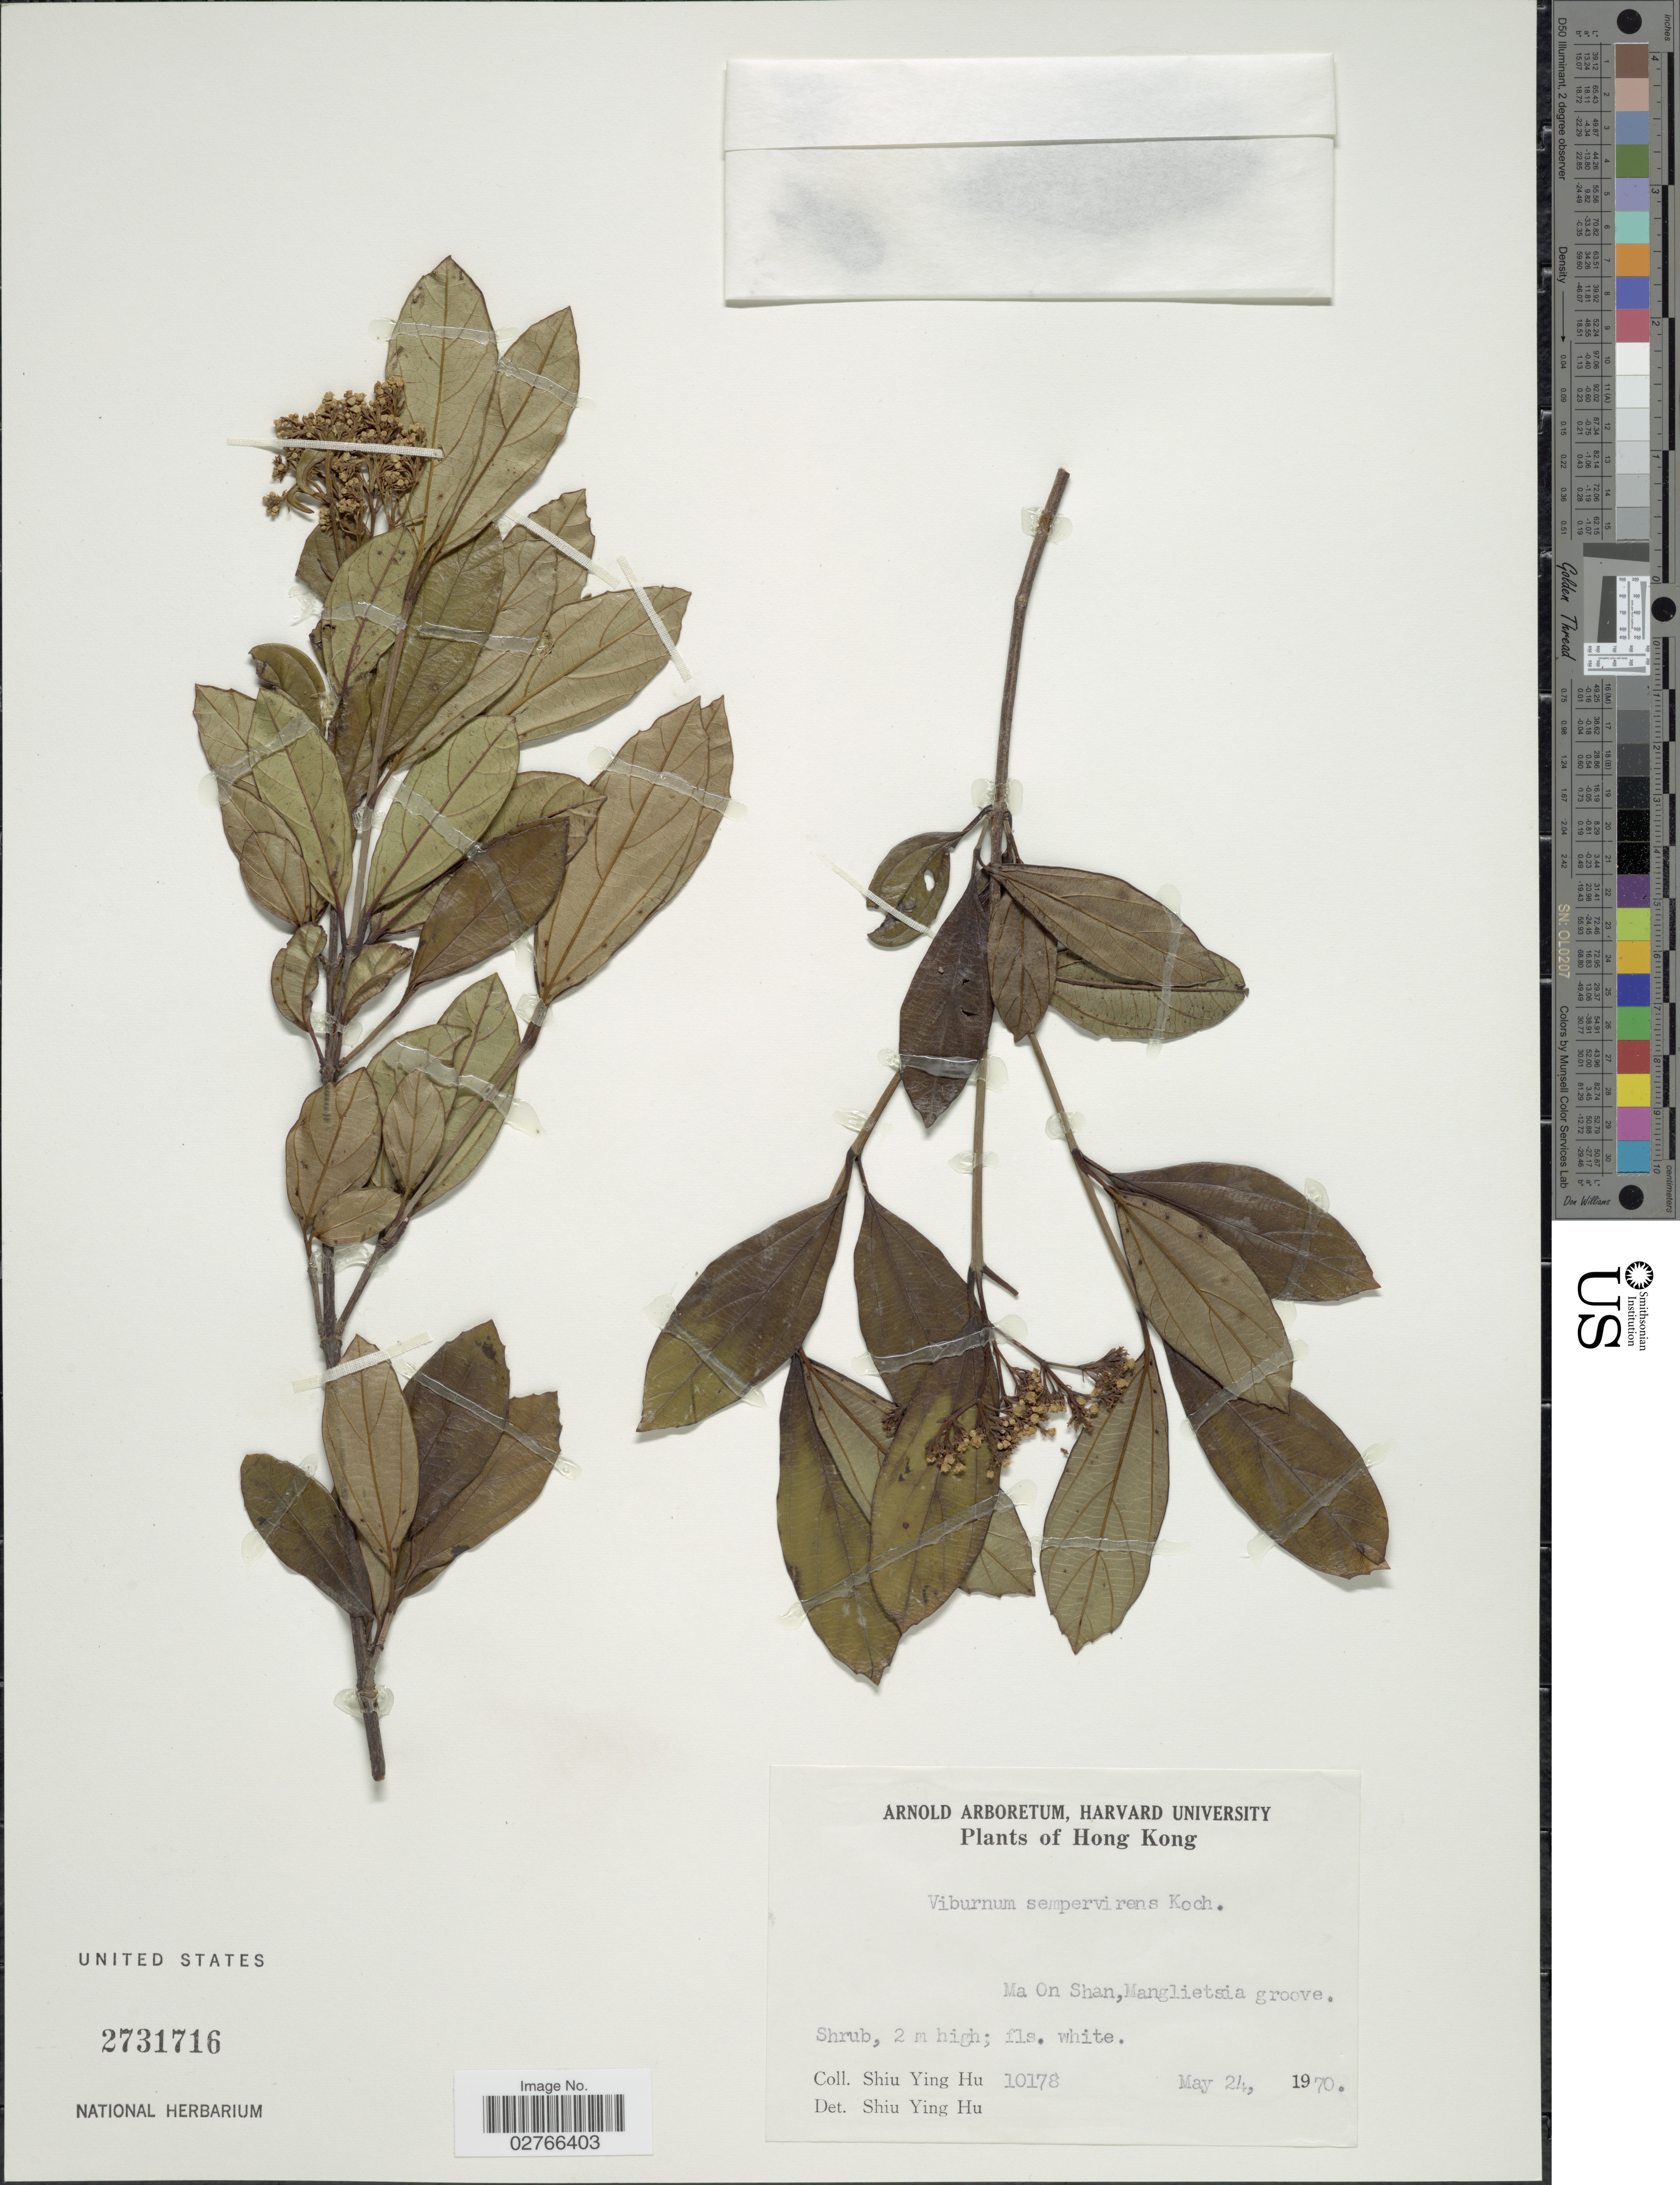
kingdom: Plantae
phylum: Tracheophyta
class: Magnoliopsida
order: Dipsacales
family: Viburnaceae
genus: Viburnum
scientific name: Viburnum sempervirens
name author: K. Koch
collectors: S. Y. Hu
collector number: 10178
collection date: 1970-05-24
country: China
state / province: Hong Kong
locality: Ma On Shan, Manglietsia groove.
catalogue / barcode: US 2731716